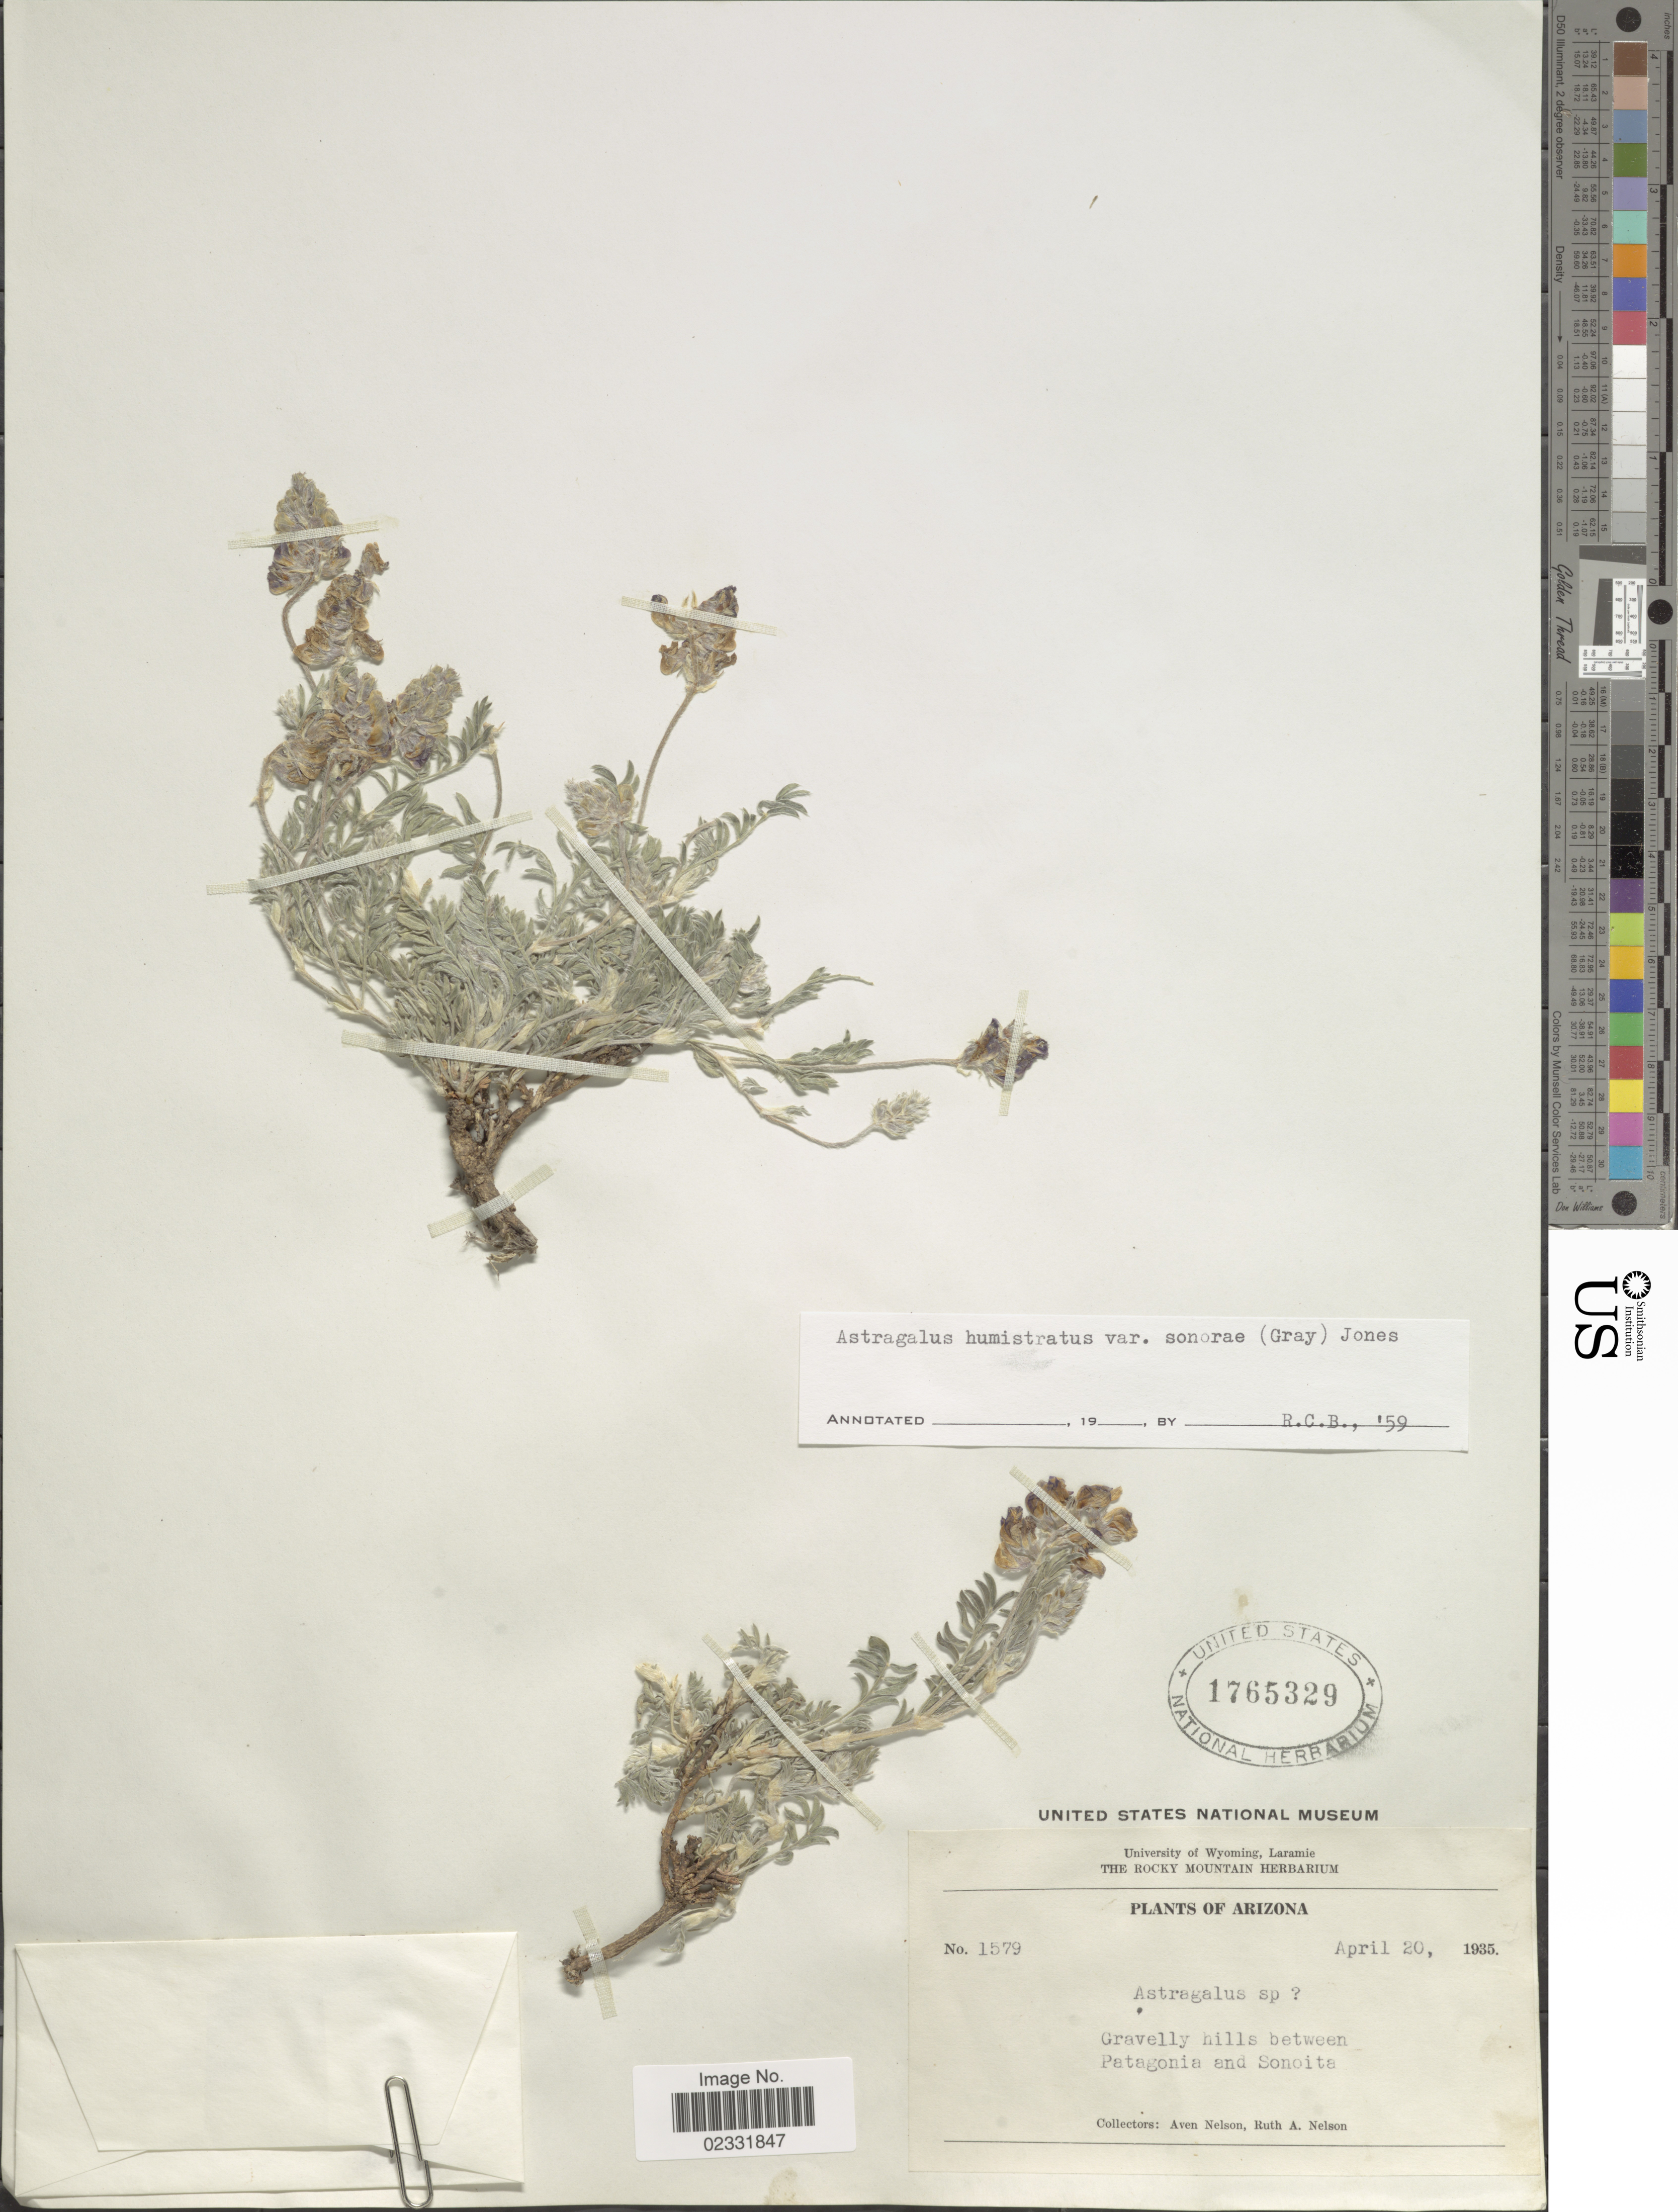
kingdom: Plantae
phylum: Tracheophyta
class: Magnoliopsida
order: Fabales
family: Fabaceae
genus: Astragalus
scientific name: Astragalus humistratus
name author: A. Gray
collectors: A. Nelson & R. A. Nelson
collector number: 1579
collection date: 1935-04-20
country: United States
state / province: Arizona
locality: Gravelly hills between Patagonia and Sonoita.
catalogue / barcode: US 1765329